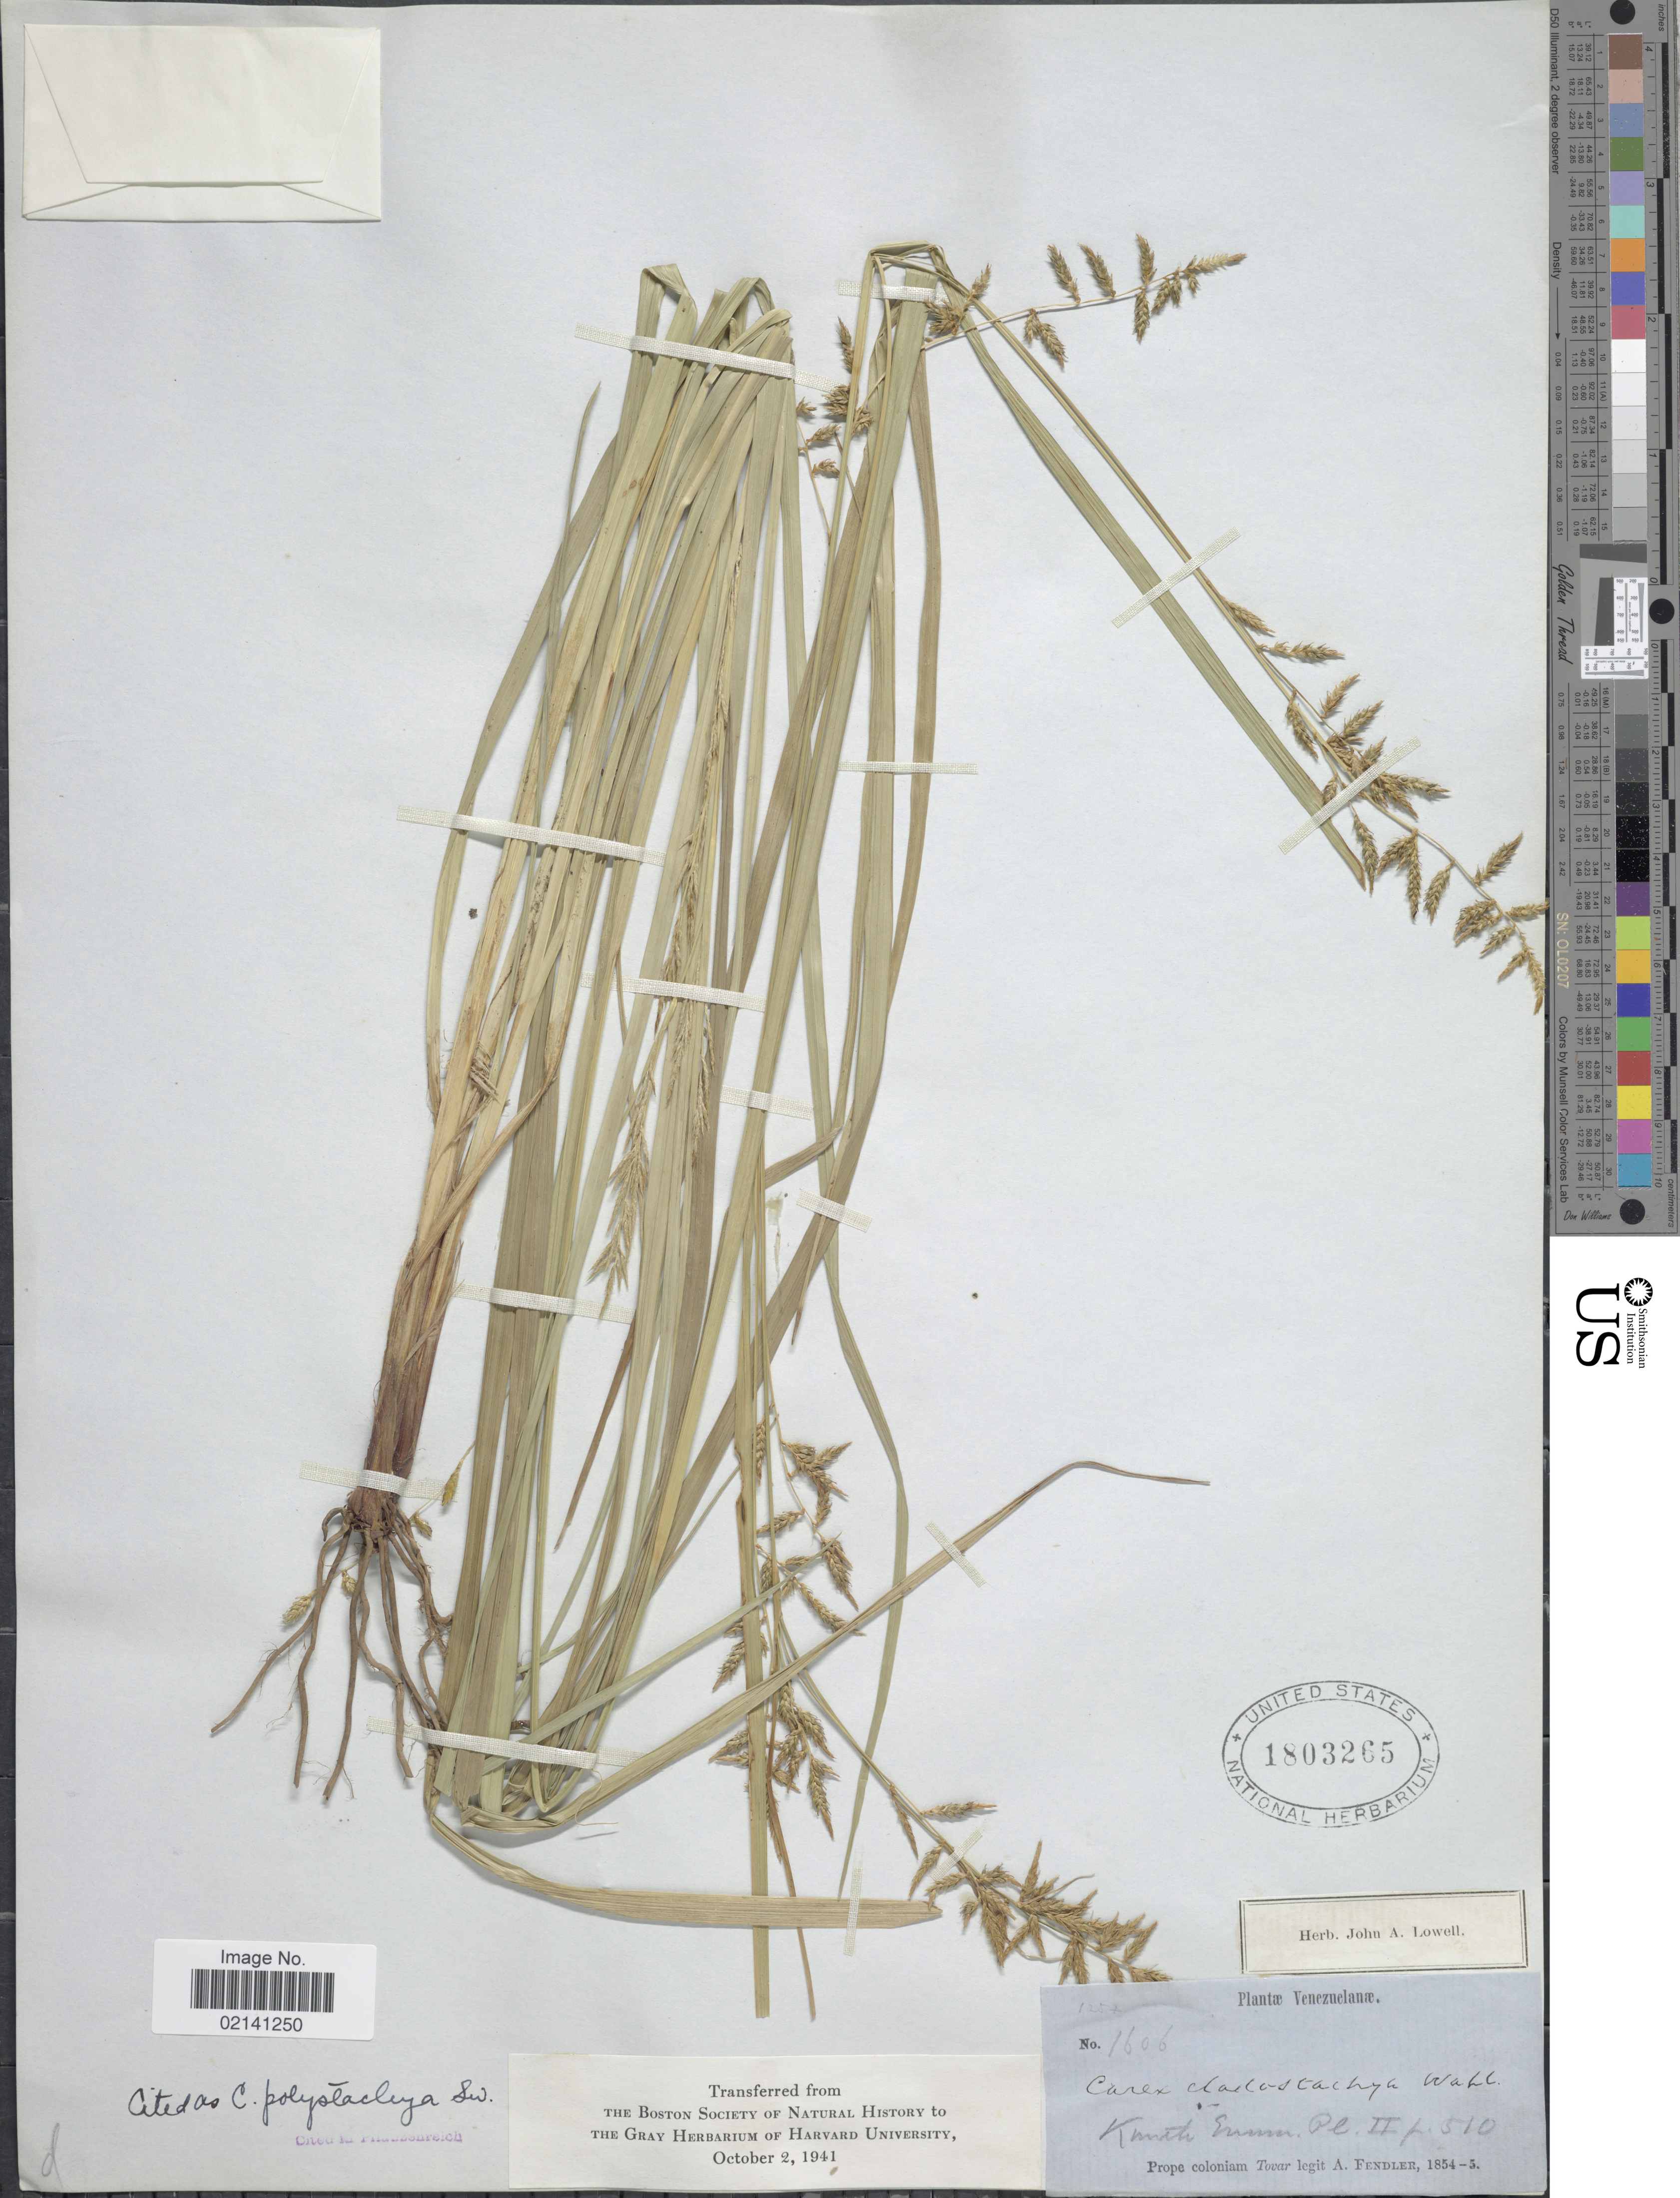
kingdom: Plantae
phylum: Tracheophyta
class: Liliopsida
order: Poales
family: Cyperaceae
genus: Carex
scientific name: Carex polystachya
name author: Sw. ex Wahlenb.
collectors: A. Fendler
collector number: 1606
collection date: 1854/1855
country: Venezuela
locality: Venezuelanae, Prope coloniam Tovar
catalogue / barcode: US 1803265